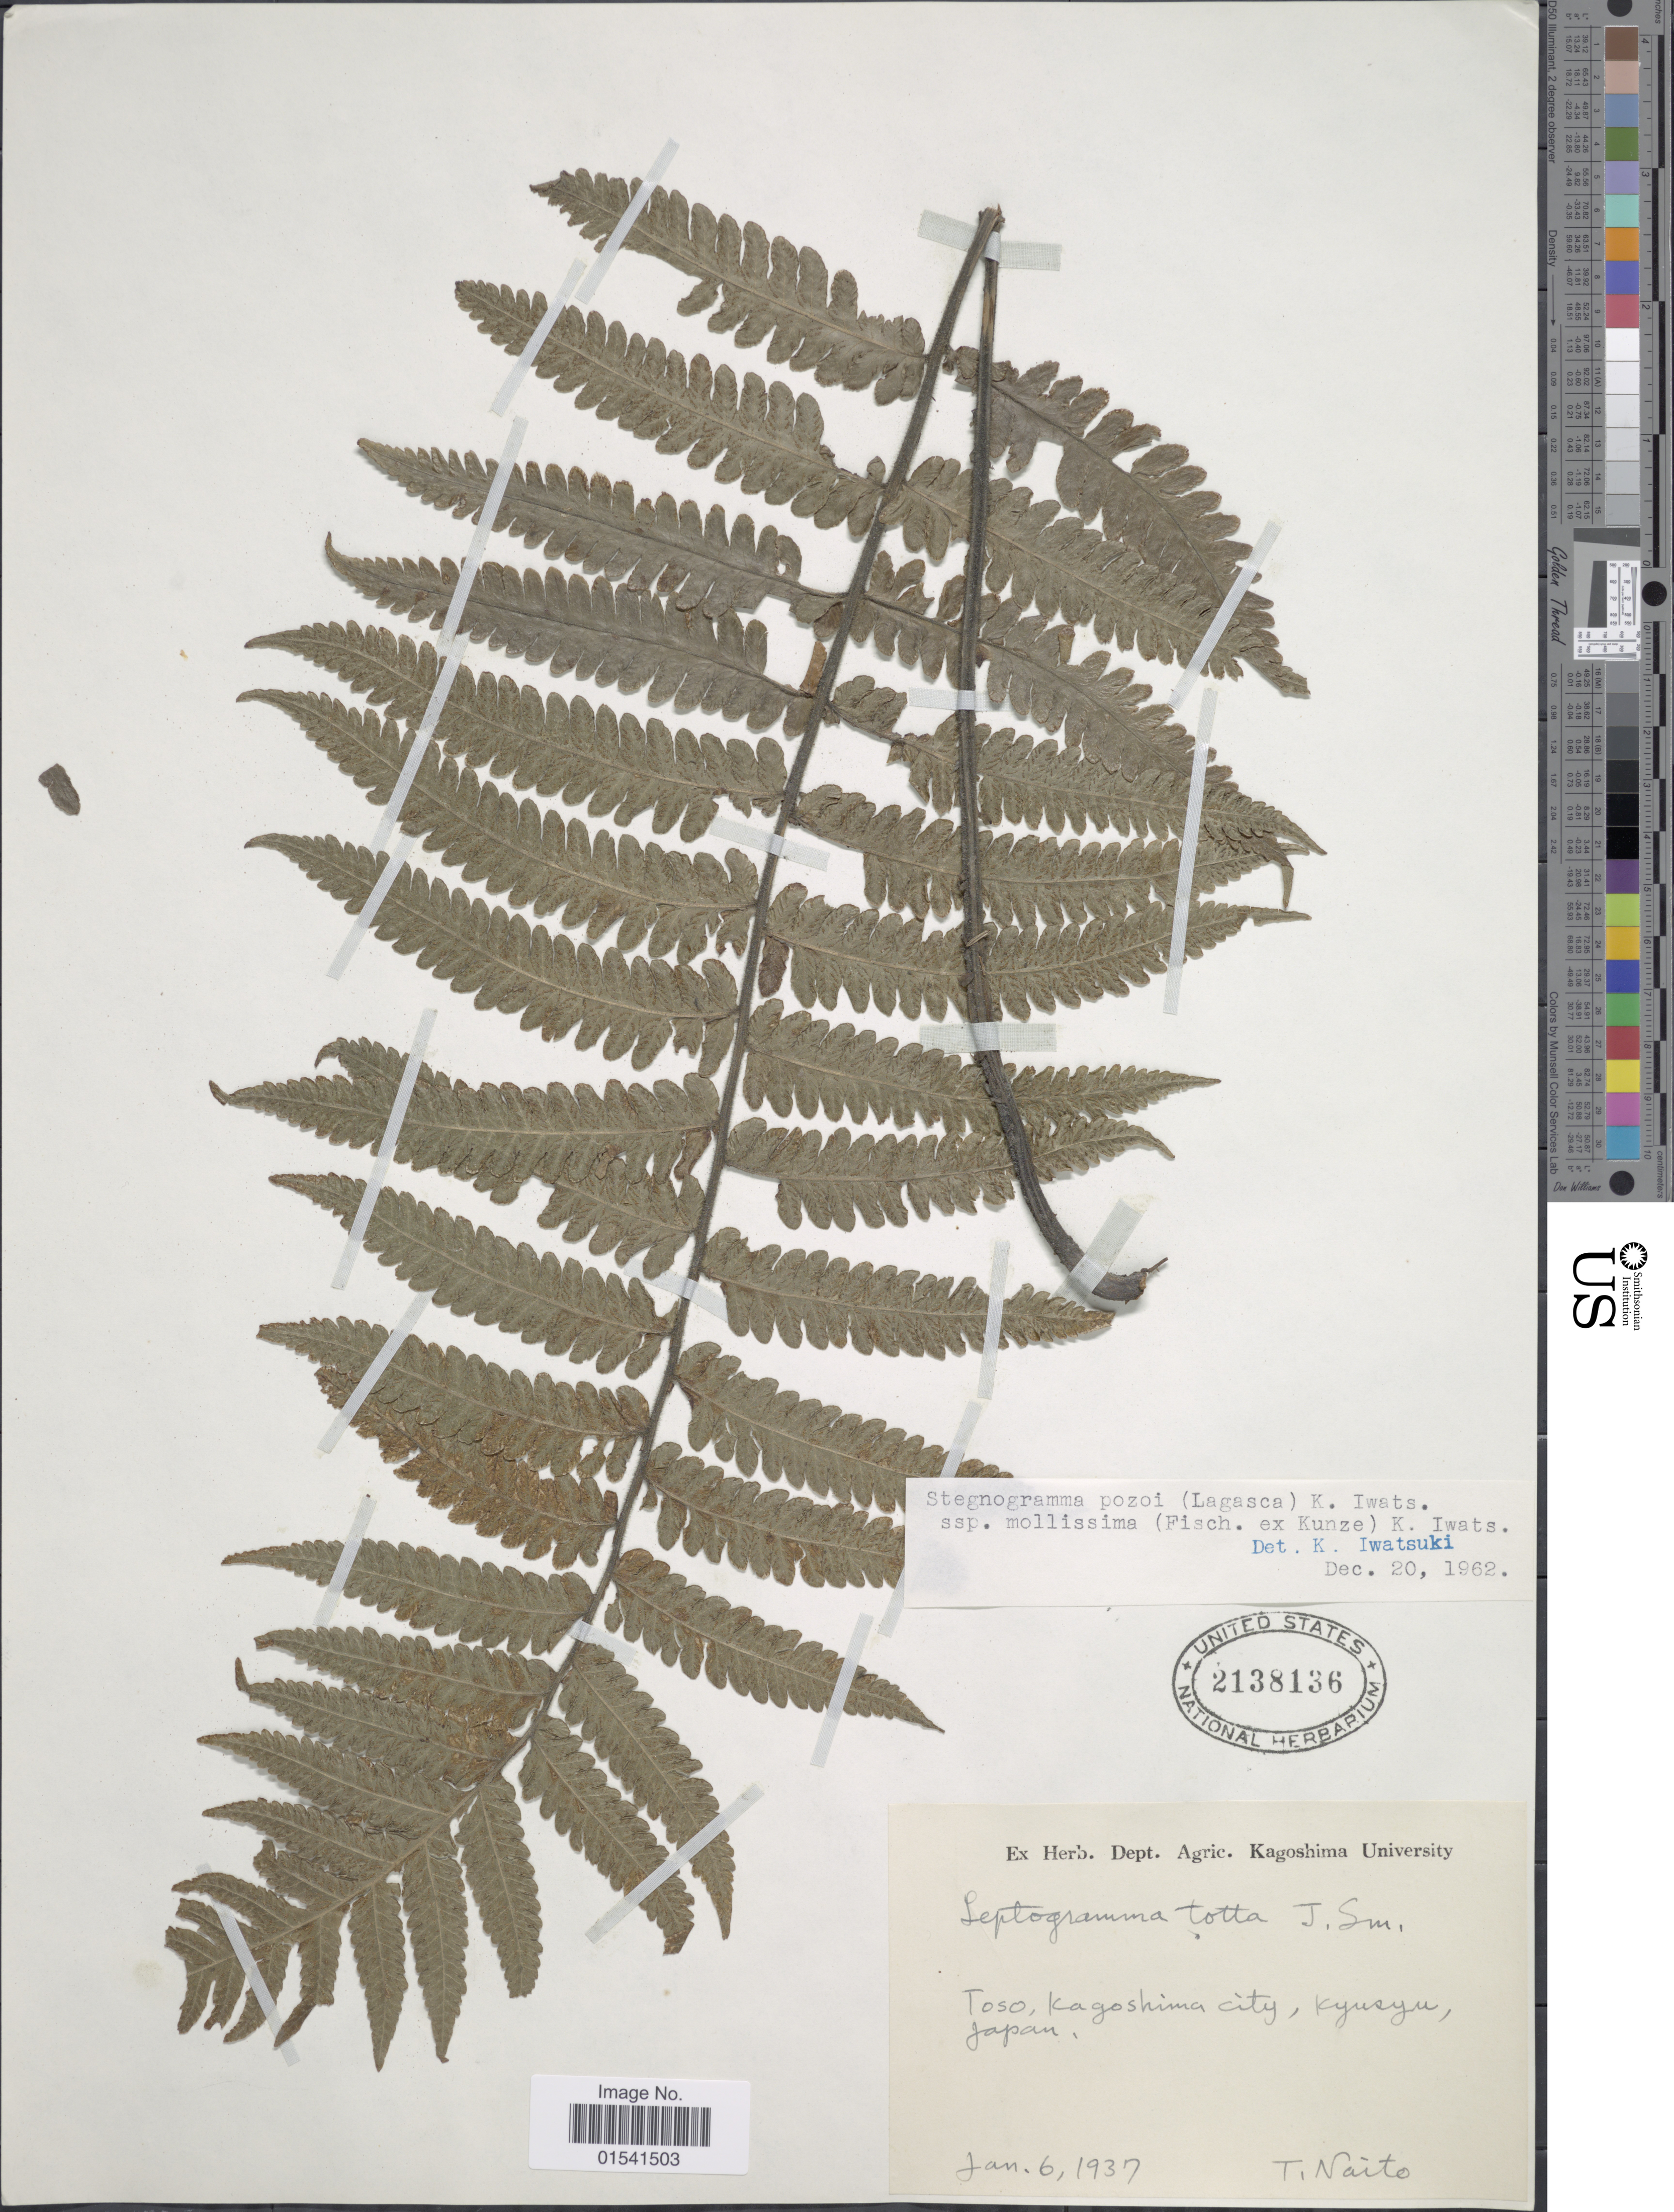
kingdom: Plantae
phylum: Tracheophyta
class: Polypodiopsida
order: Polypodiales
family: Thelypteridaceae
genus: Stegnogramma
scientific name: Stegnogramma mollissima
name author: (Fisch. ex Kunze) Fraser-Jenk.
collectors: T. Naito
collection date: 1937-01-06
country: Japan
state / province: Kagosima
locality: Toso, Kagoshima city, Kyusyu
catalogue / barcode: US 2138136